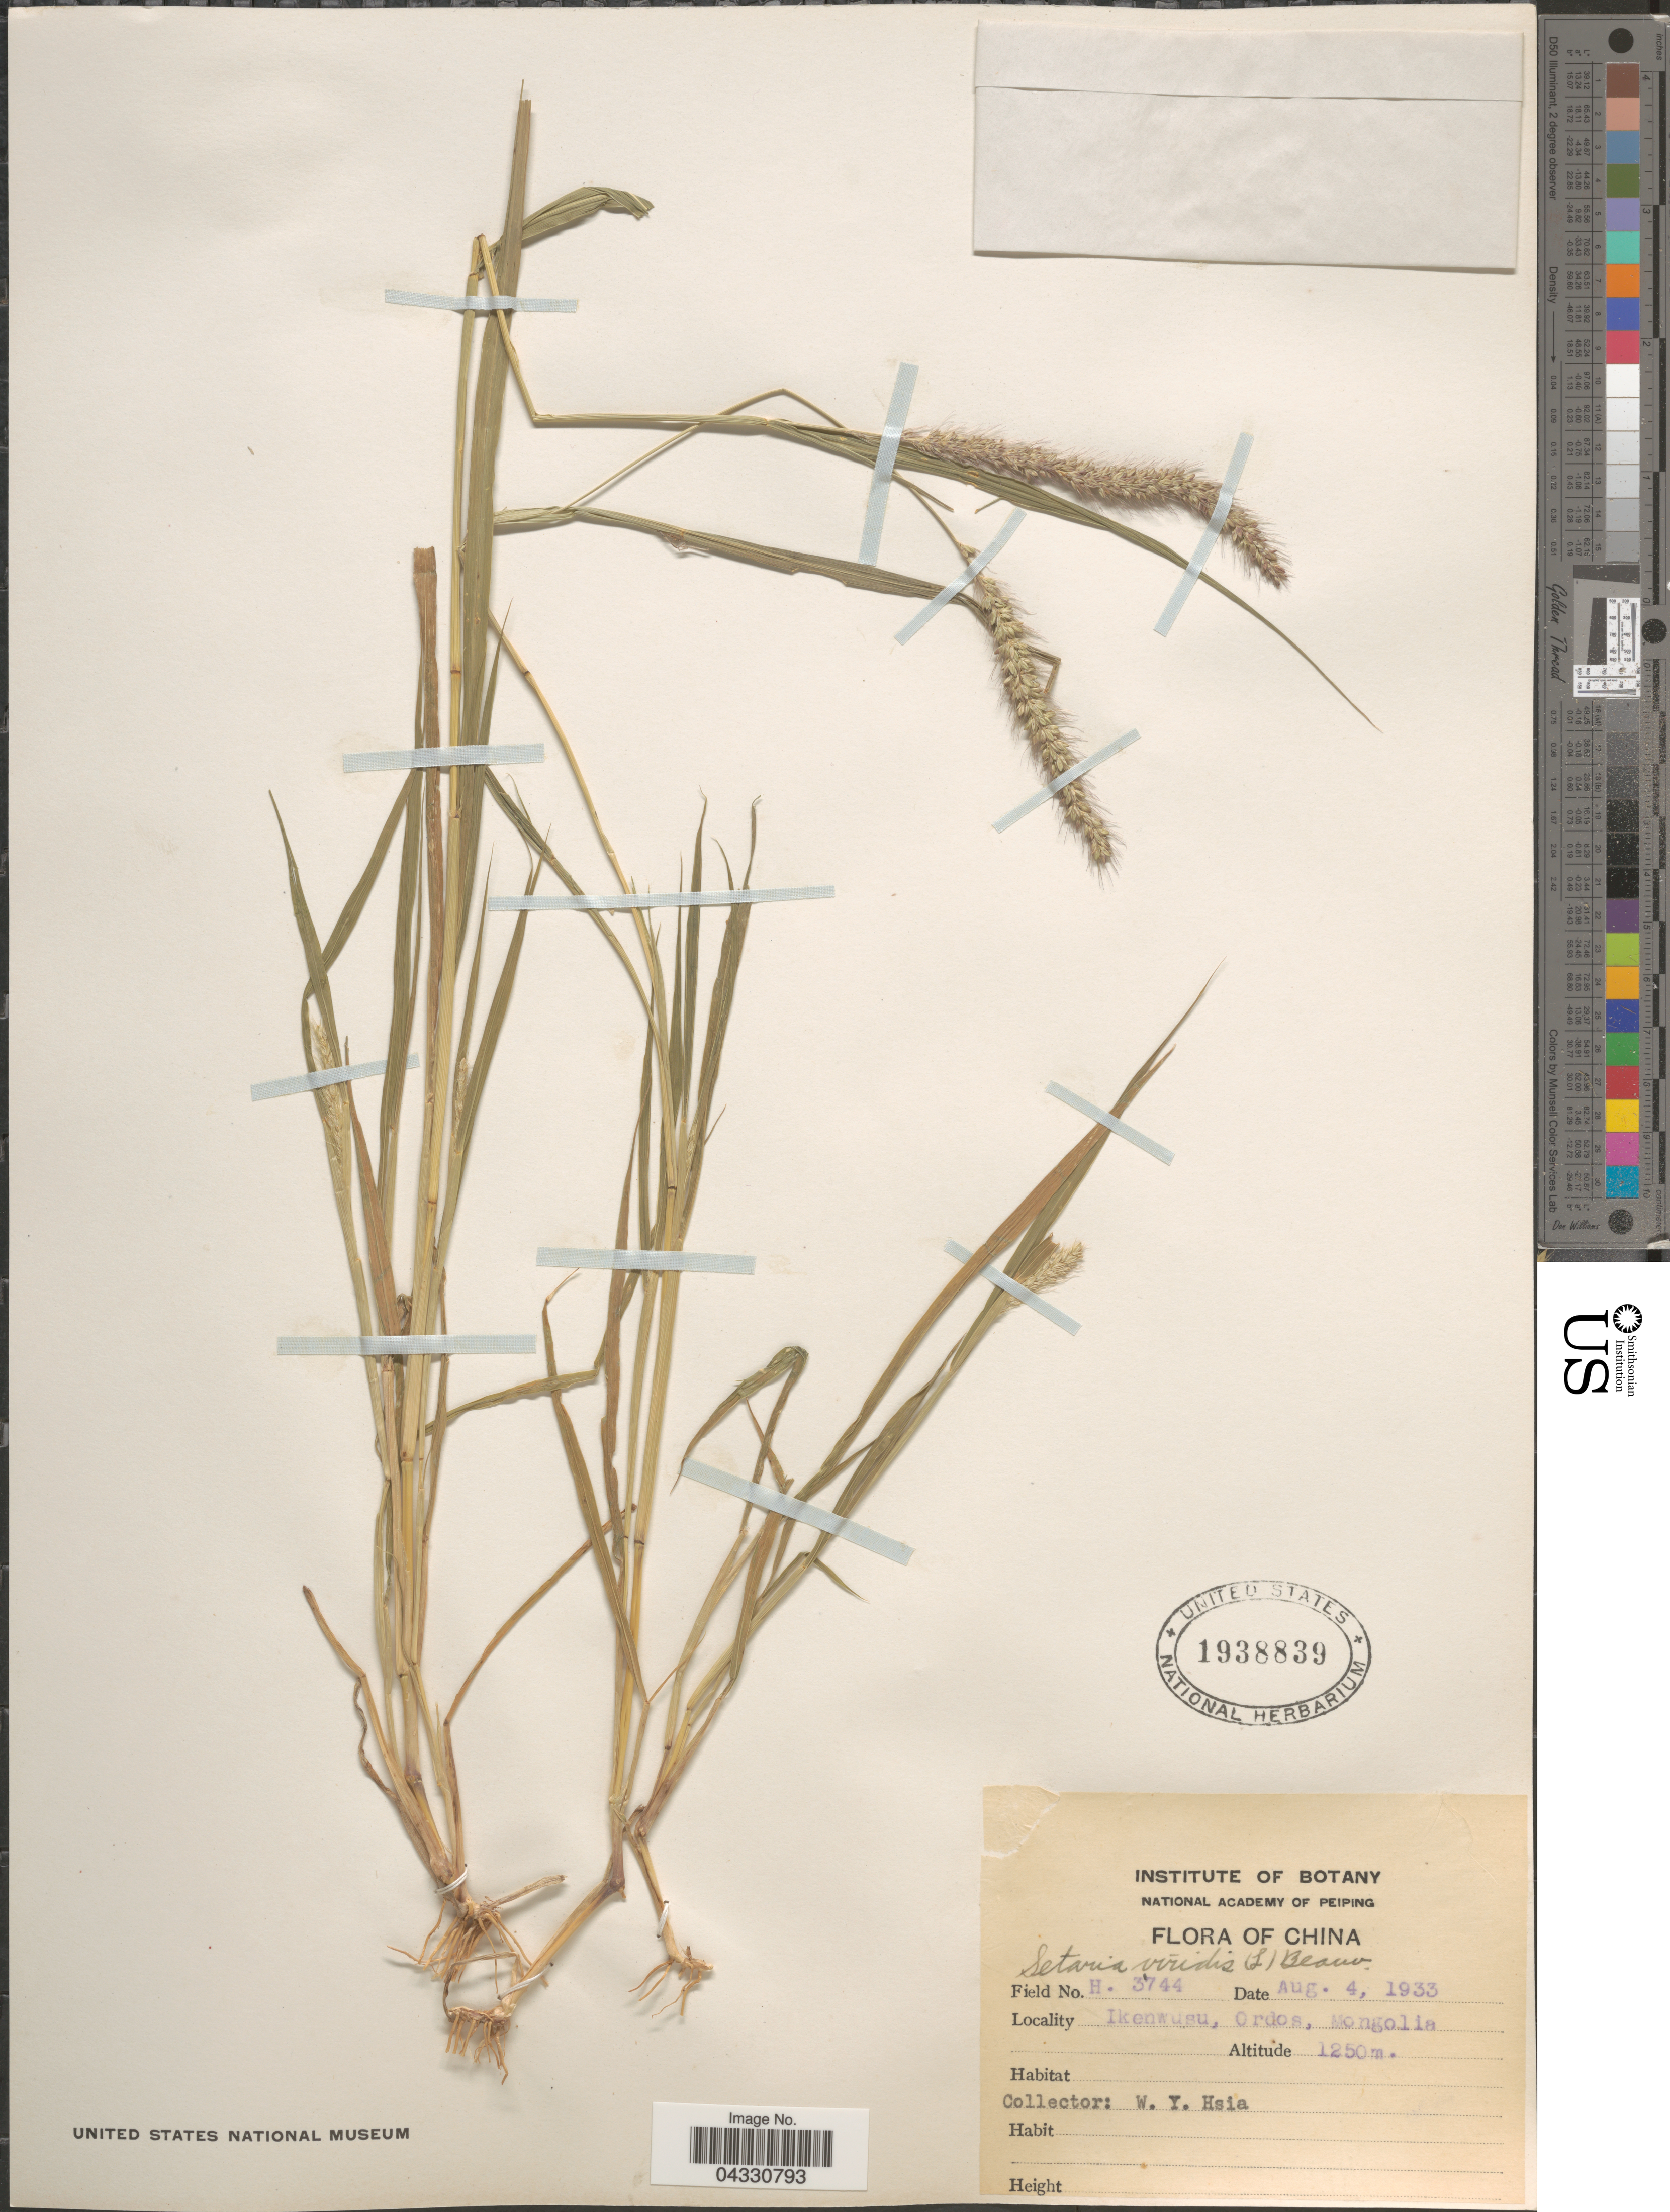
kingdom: Plantae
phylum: Tracheophyta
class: Liliopsida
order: Poales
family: Poaceae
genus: Setaria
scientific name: Setaria viridis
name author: (L.) P. Beauv.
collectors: W. Hsia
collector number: H3744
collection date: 1933-08-04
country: China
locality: Ikenwusu, Ordos, Mongolia.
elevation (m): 1250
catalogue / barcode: US 1938839